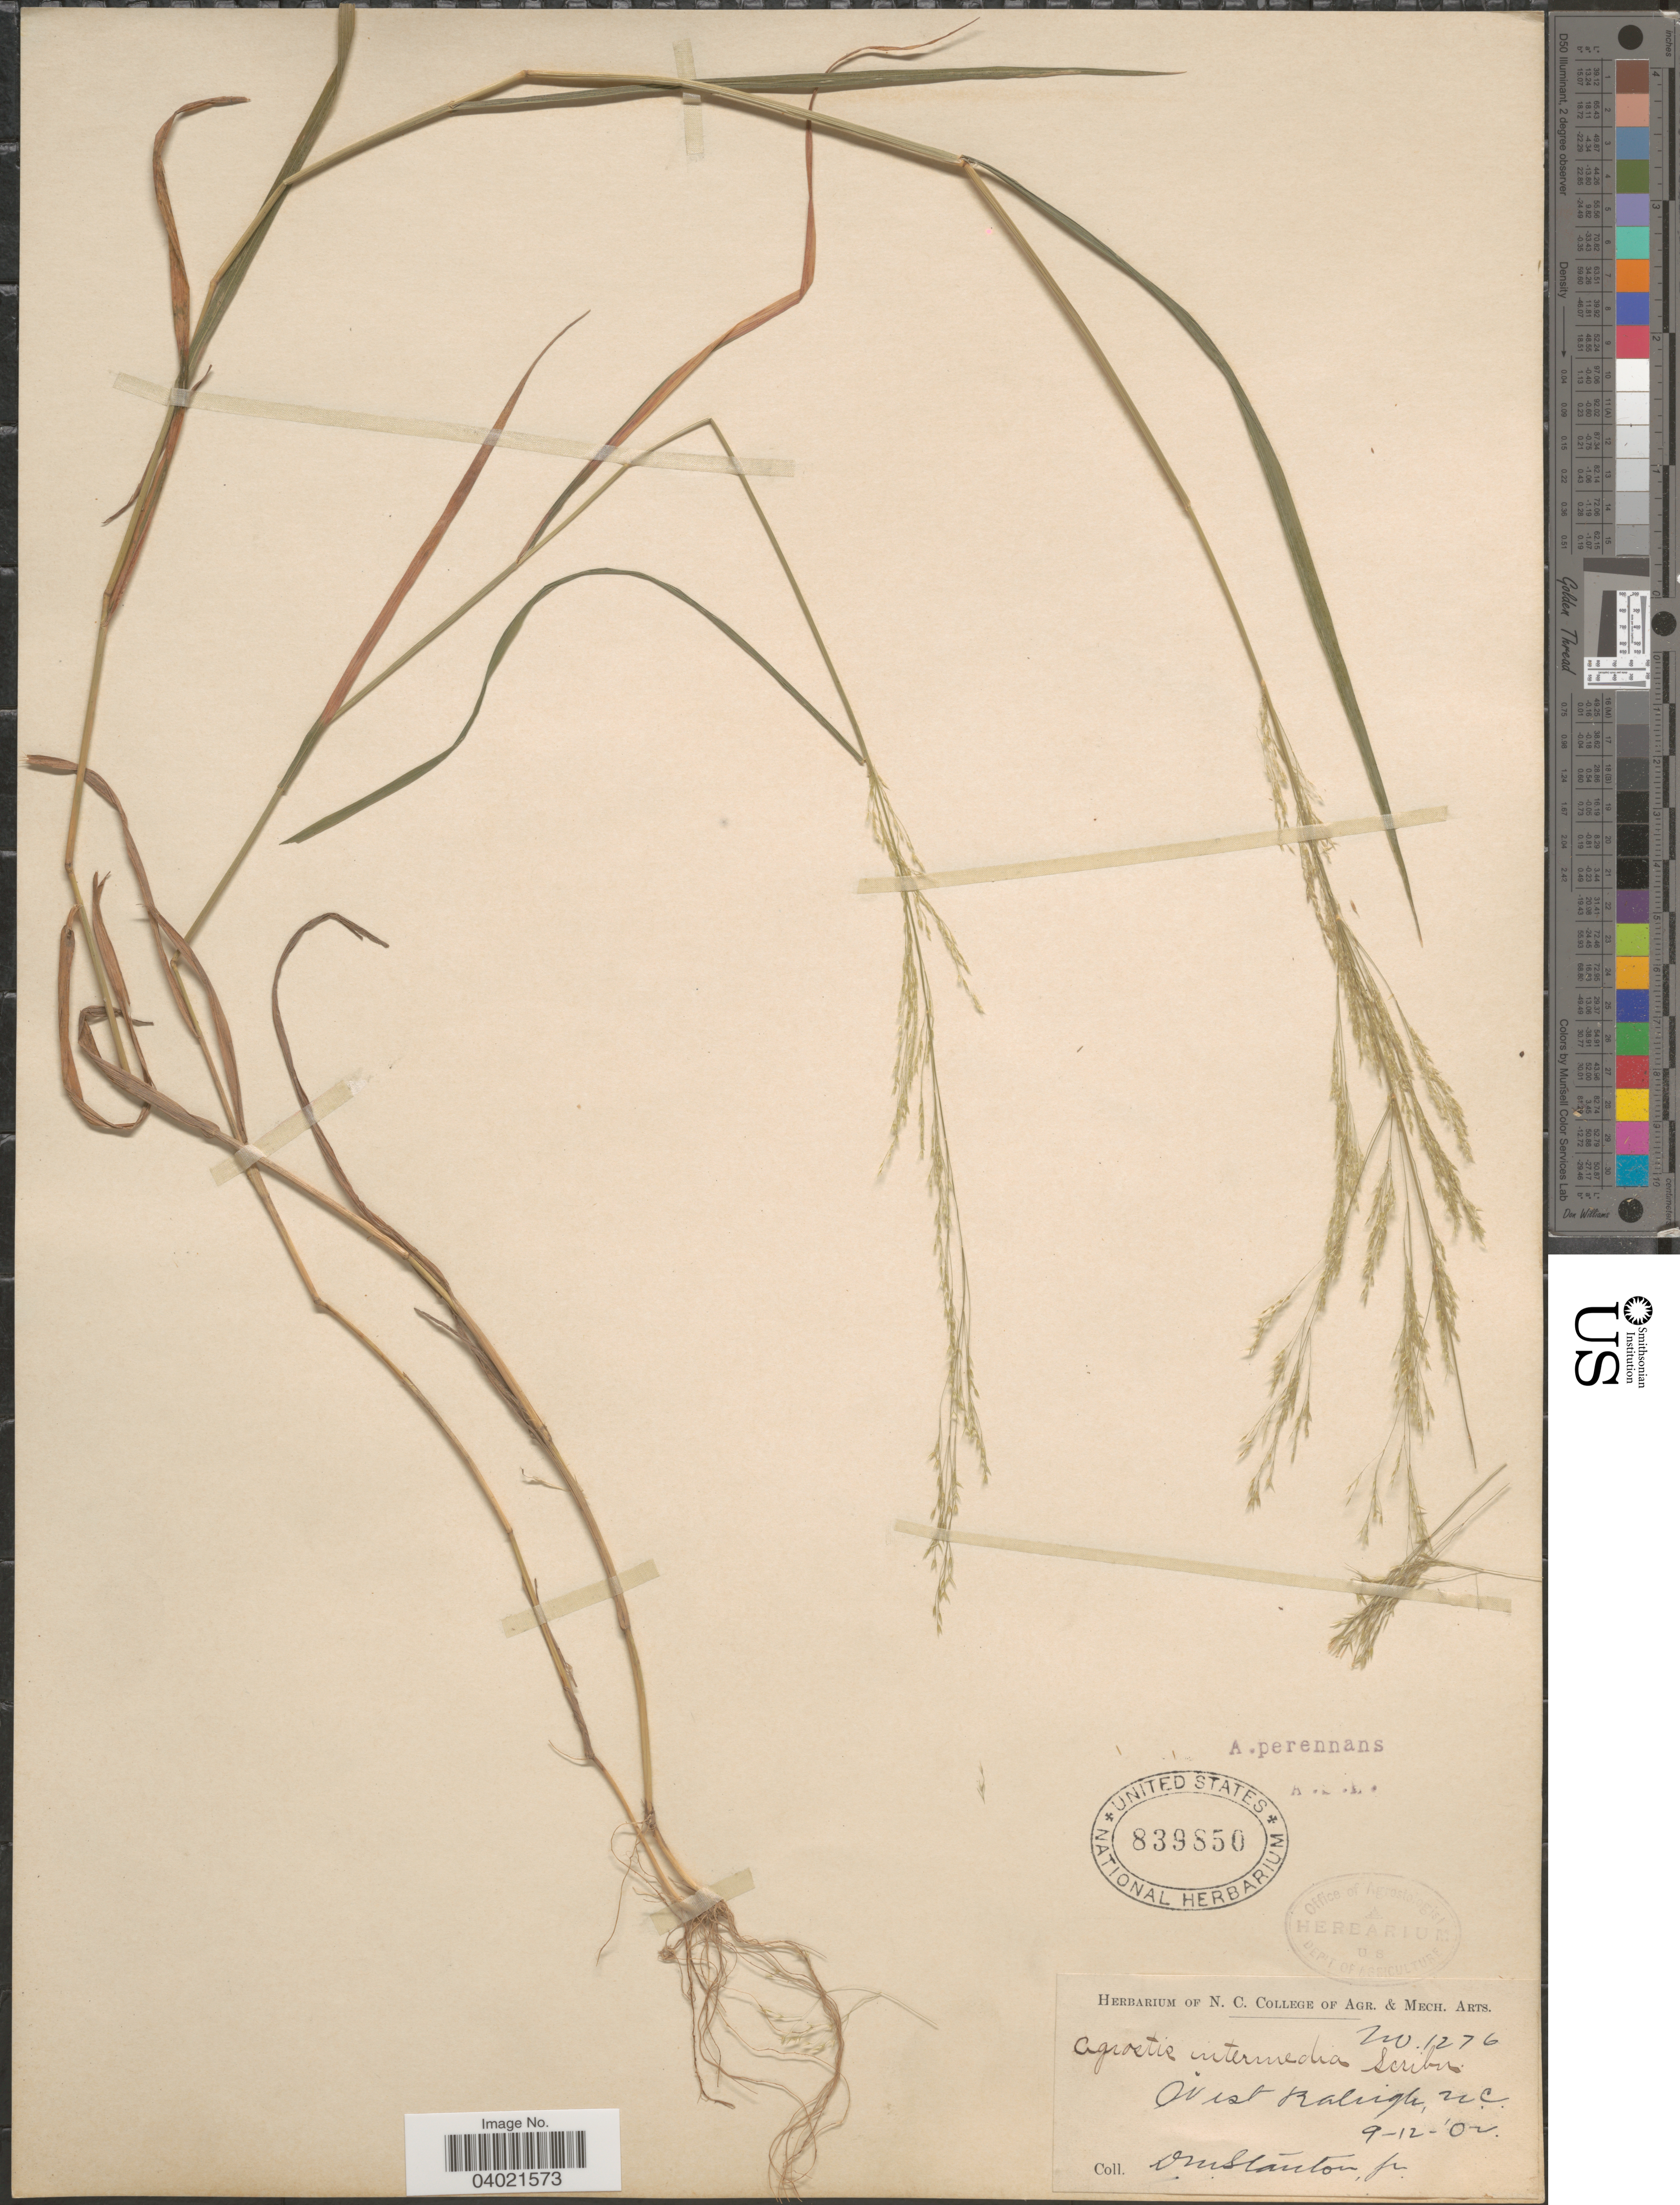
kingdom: Plantae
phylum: Tracheophyta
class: Liliopsida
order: Poales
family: Poaceae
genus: Agrostis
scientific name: Agrostis perennans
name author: (Walter) Tuck.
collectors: Stanton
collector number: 1276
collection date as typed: Transcribed d/m/y: 12/9/2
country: United States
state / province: North Carolina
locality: West Raleigh.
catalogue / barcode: US 839850